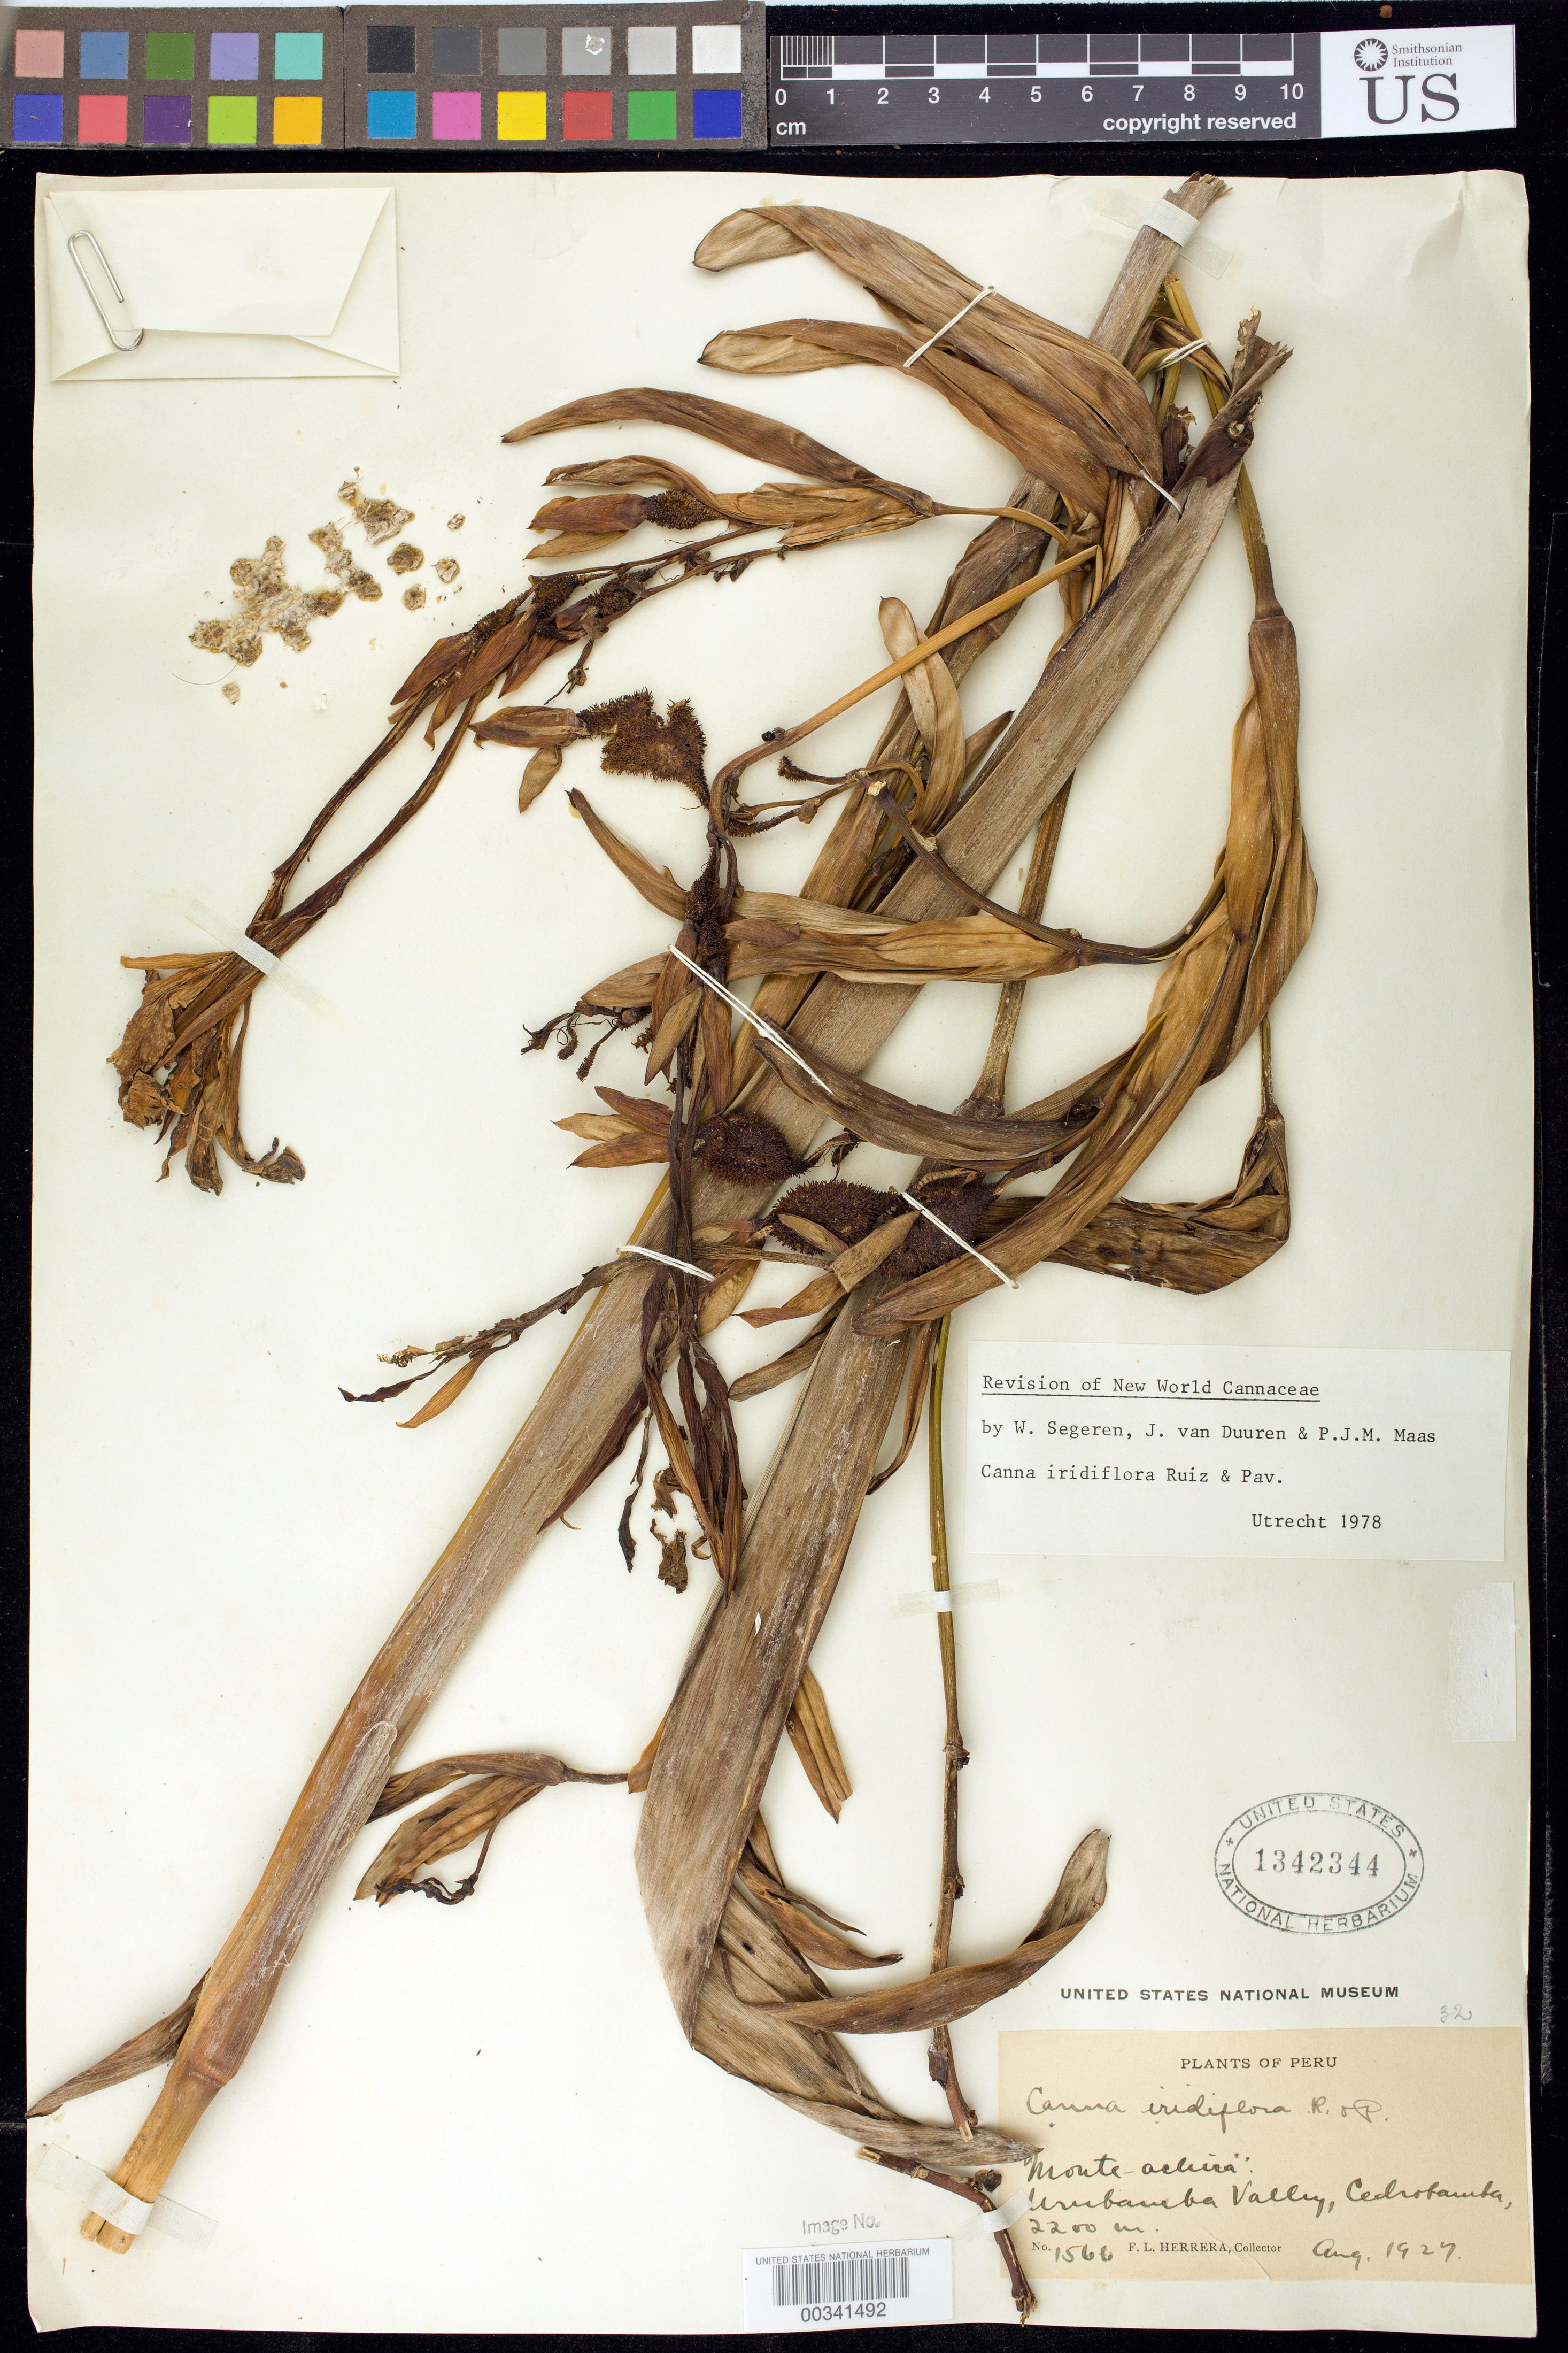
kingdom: Plantae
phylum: Tracheophyta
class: Liliopsida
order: Zingiberales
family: Cannaceae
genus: Canna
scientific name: Canna iridiflora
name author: Ruiz & Pav.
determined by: Segeren, W.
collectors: F. L. Herrera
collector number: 1566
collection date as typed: Aug 1927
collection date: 1927-08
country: Peru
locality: Urubamba Valley: Cedrobamba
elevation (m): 2200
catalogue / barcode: US 1342344